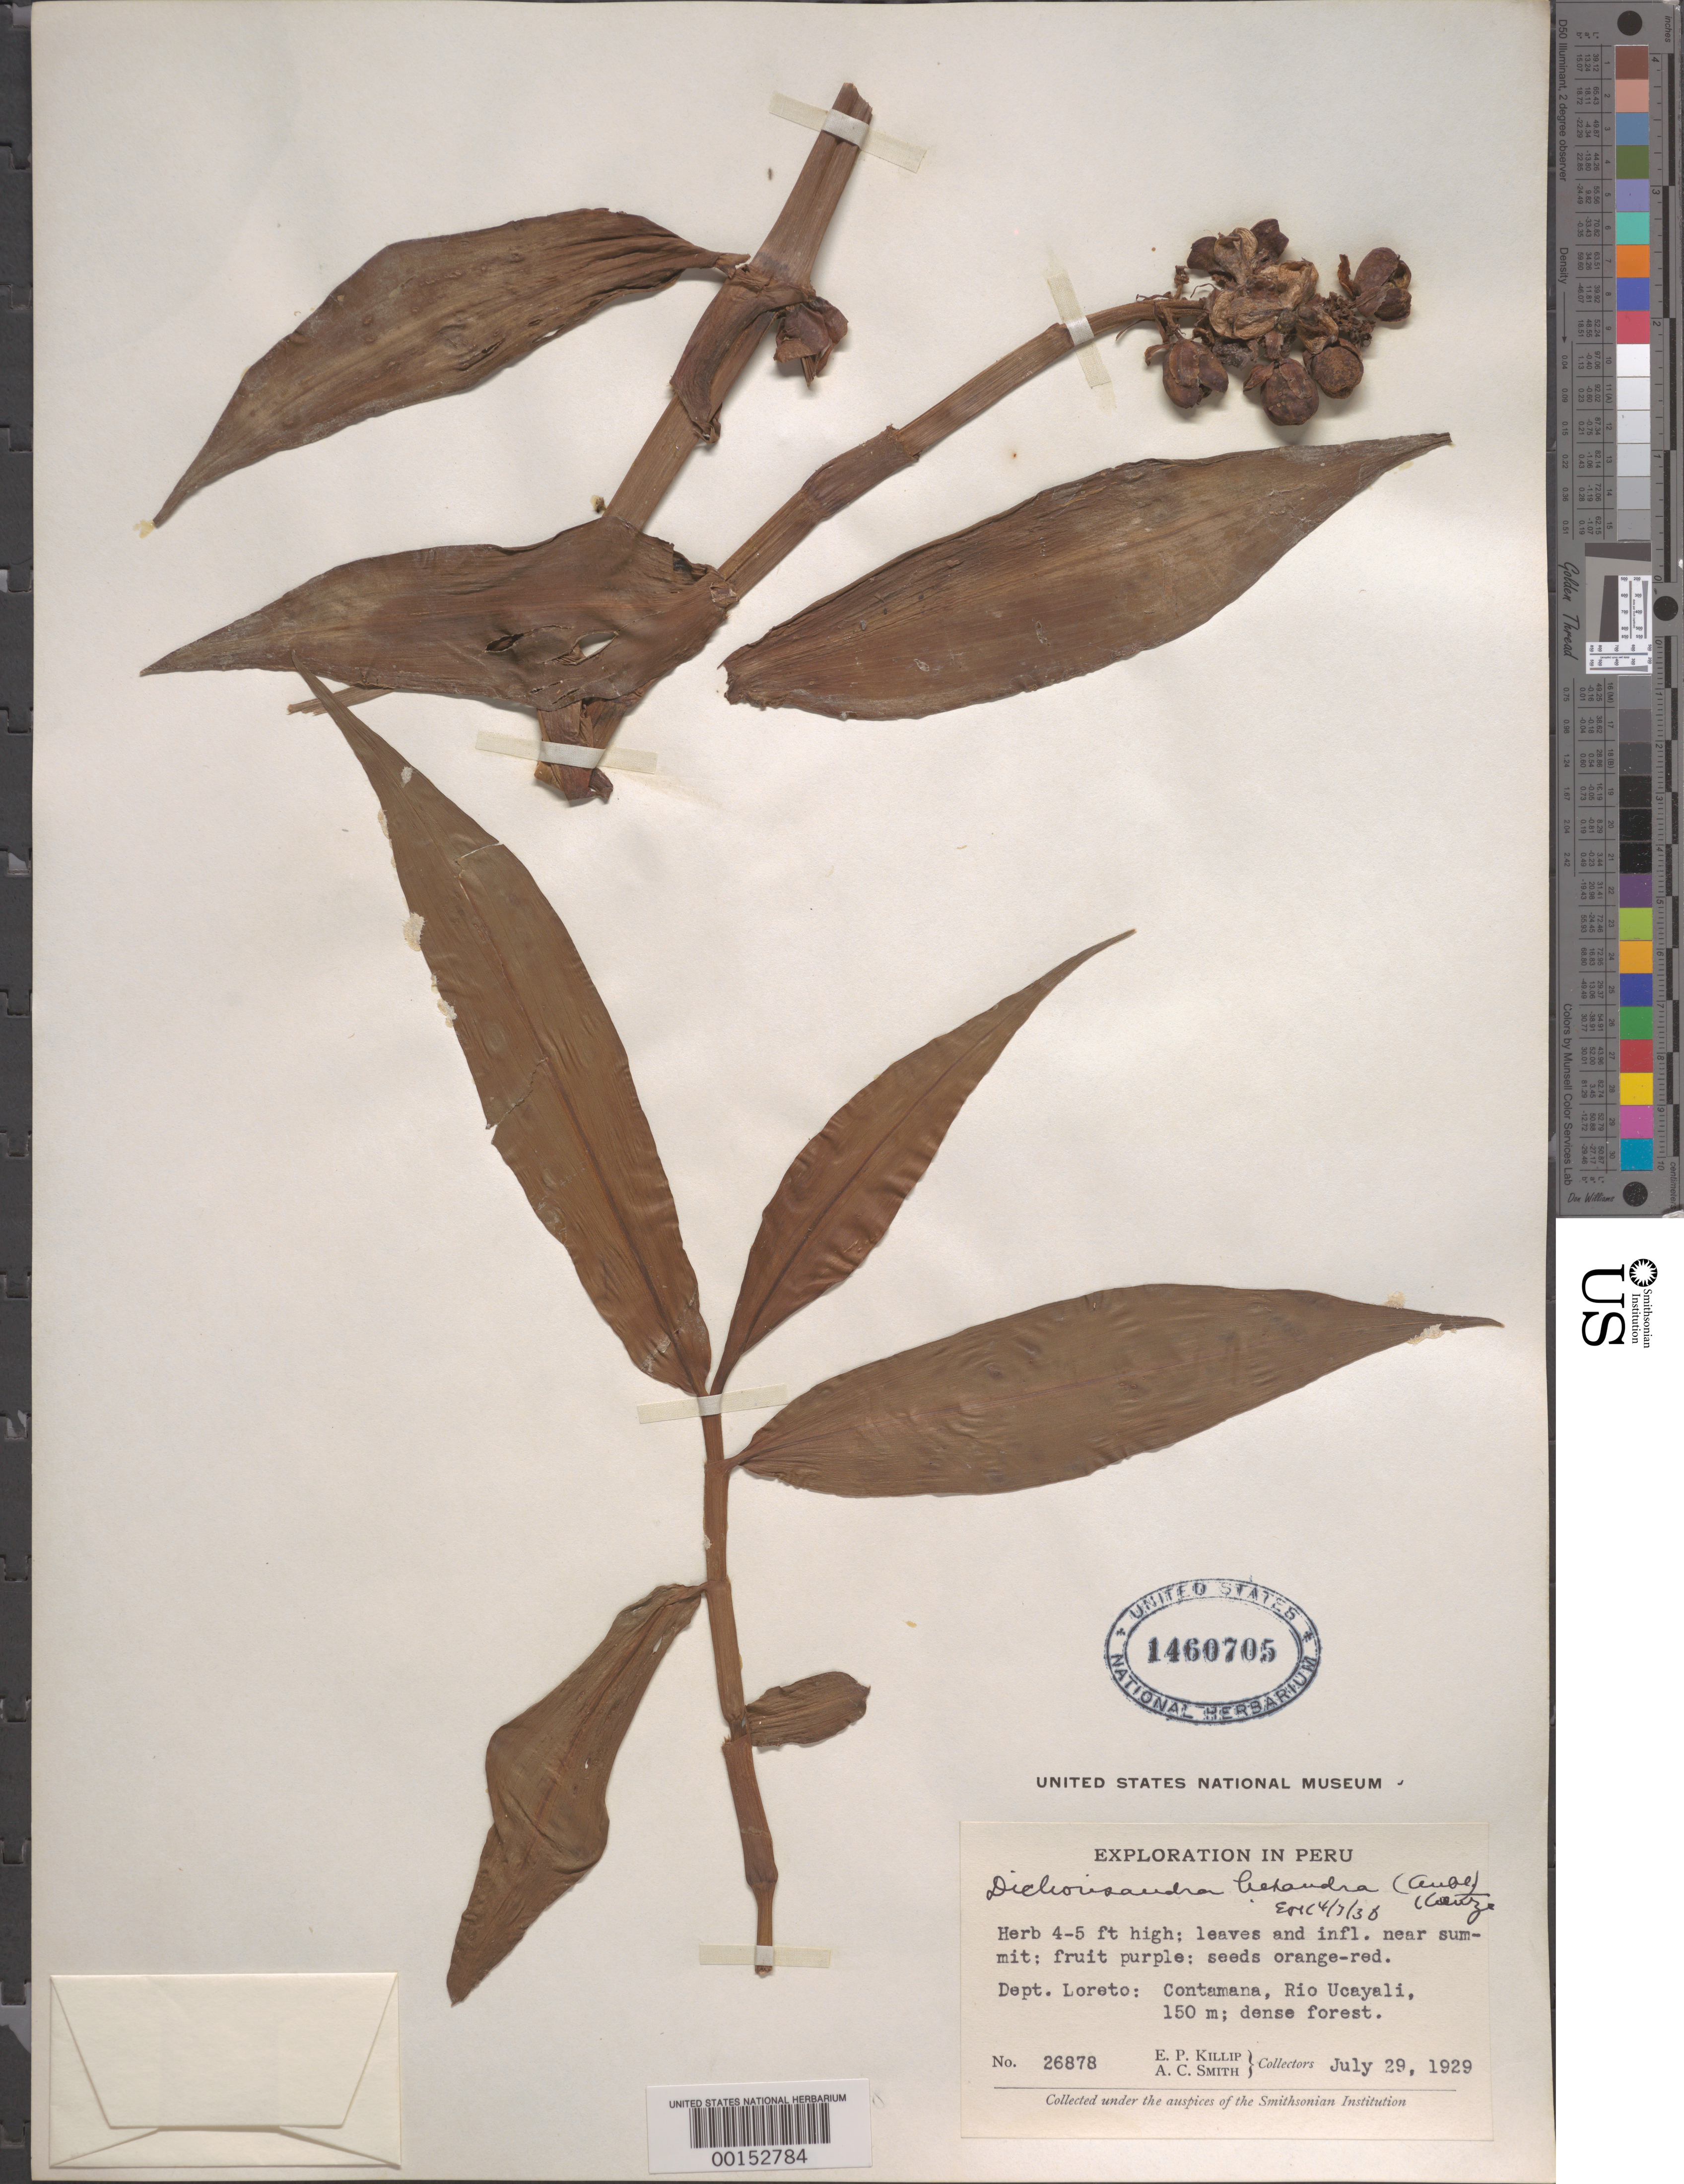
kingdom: Plantae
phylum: Tracheophyta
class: Liliopsida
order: Commelinales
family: Commelinaceae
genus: Dichorisandra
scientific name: Dichorisandra ulei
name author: J.F. Macbr.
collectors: E. P. Killip & A. C. Smith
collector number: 26878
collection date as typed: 29 Jul 1929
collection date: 1929-07-29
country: Peru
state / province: Loreto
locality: Contamana, rio ucayali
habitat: Dense forest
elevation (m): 150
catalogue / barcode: US 1460705